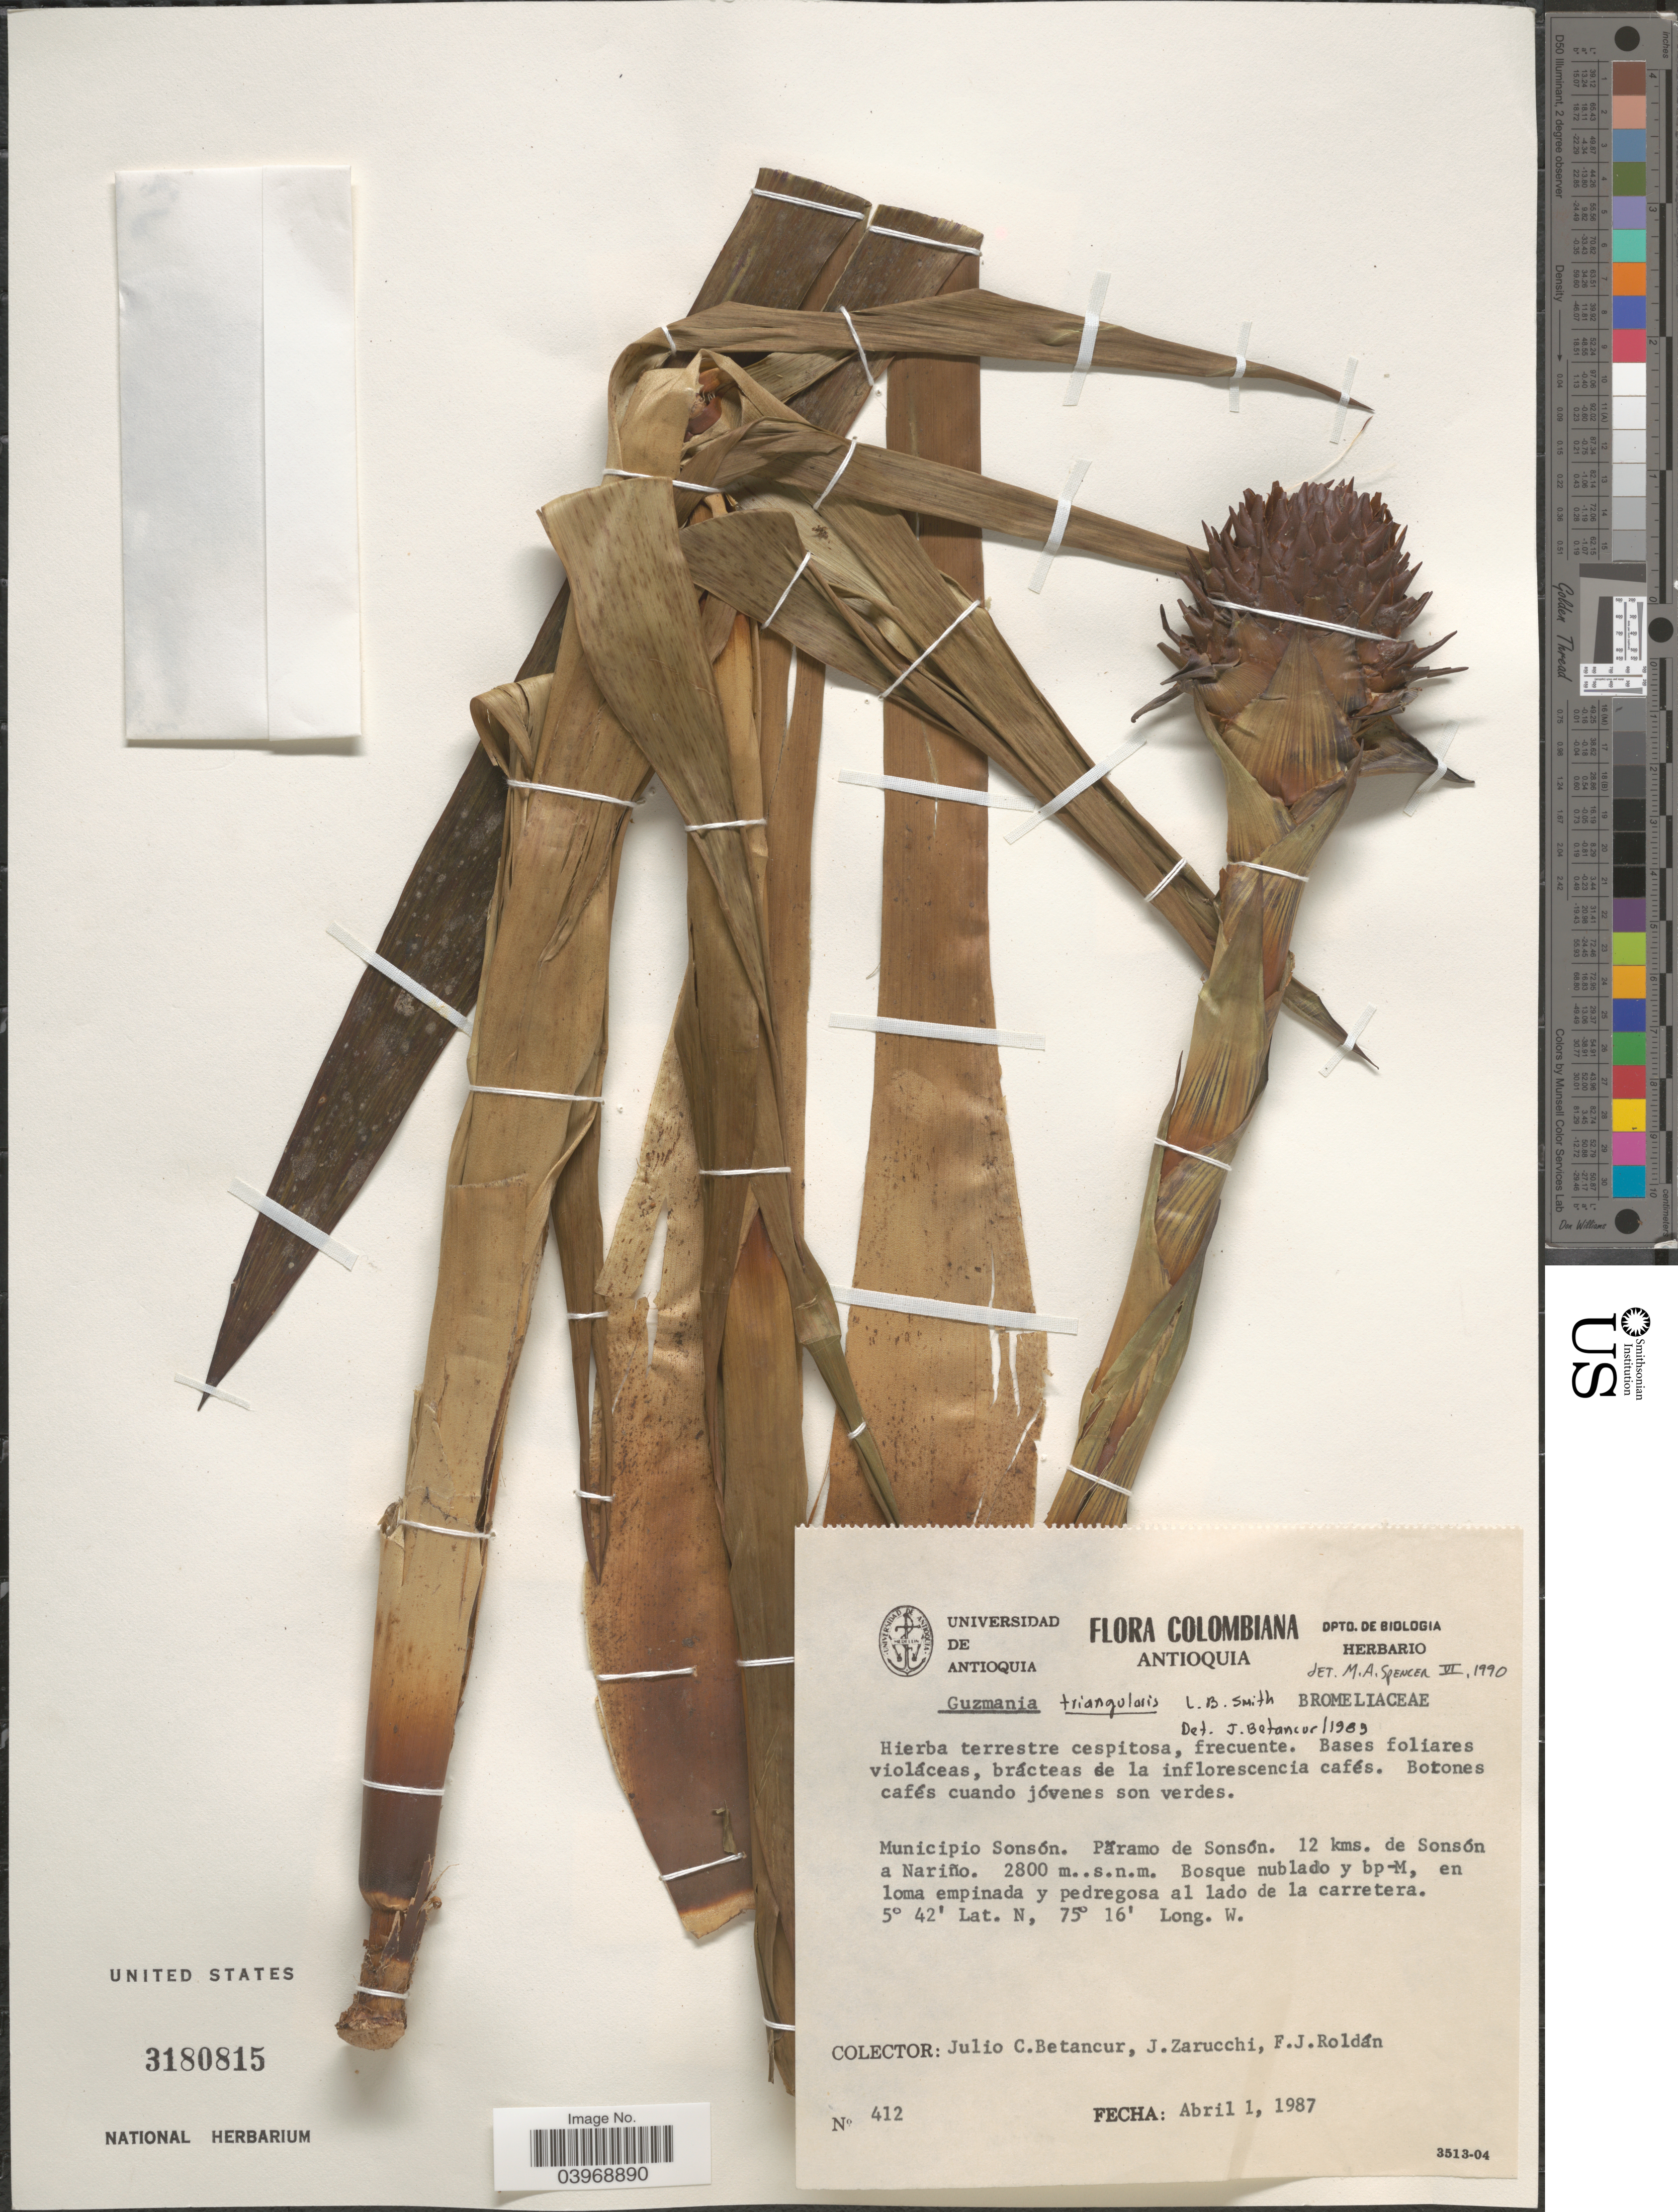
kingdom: Plantae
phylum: Tracheophyta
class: Liliopsida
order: Poales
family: Bromeliaceae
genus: Guzmania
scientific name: Guzmania triangularis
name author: L.B. Sm.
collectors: J. C. Betancur, J. L. Zarucchi & F. J. Roldán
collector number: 412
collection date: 1987-04-01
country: Colombia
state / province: Antioquia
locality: Municipio Sonsón. Páramo de Sonsón. 12 kms. de Sonsón a Nariño. Bosque nublado y bp-M, en loma empinada y pedregosa al lado de la carretera.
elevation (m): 2800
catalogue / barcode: US 3180815